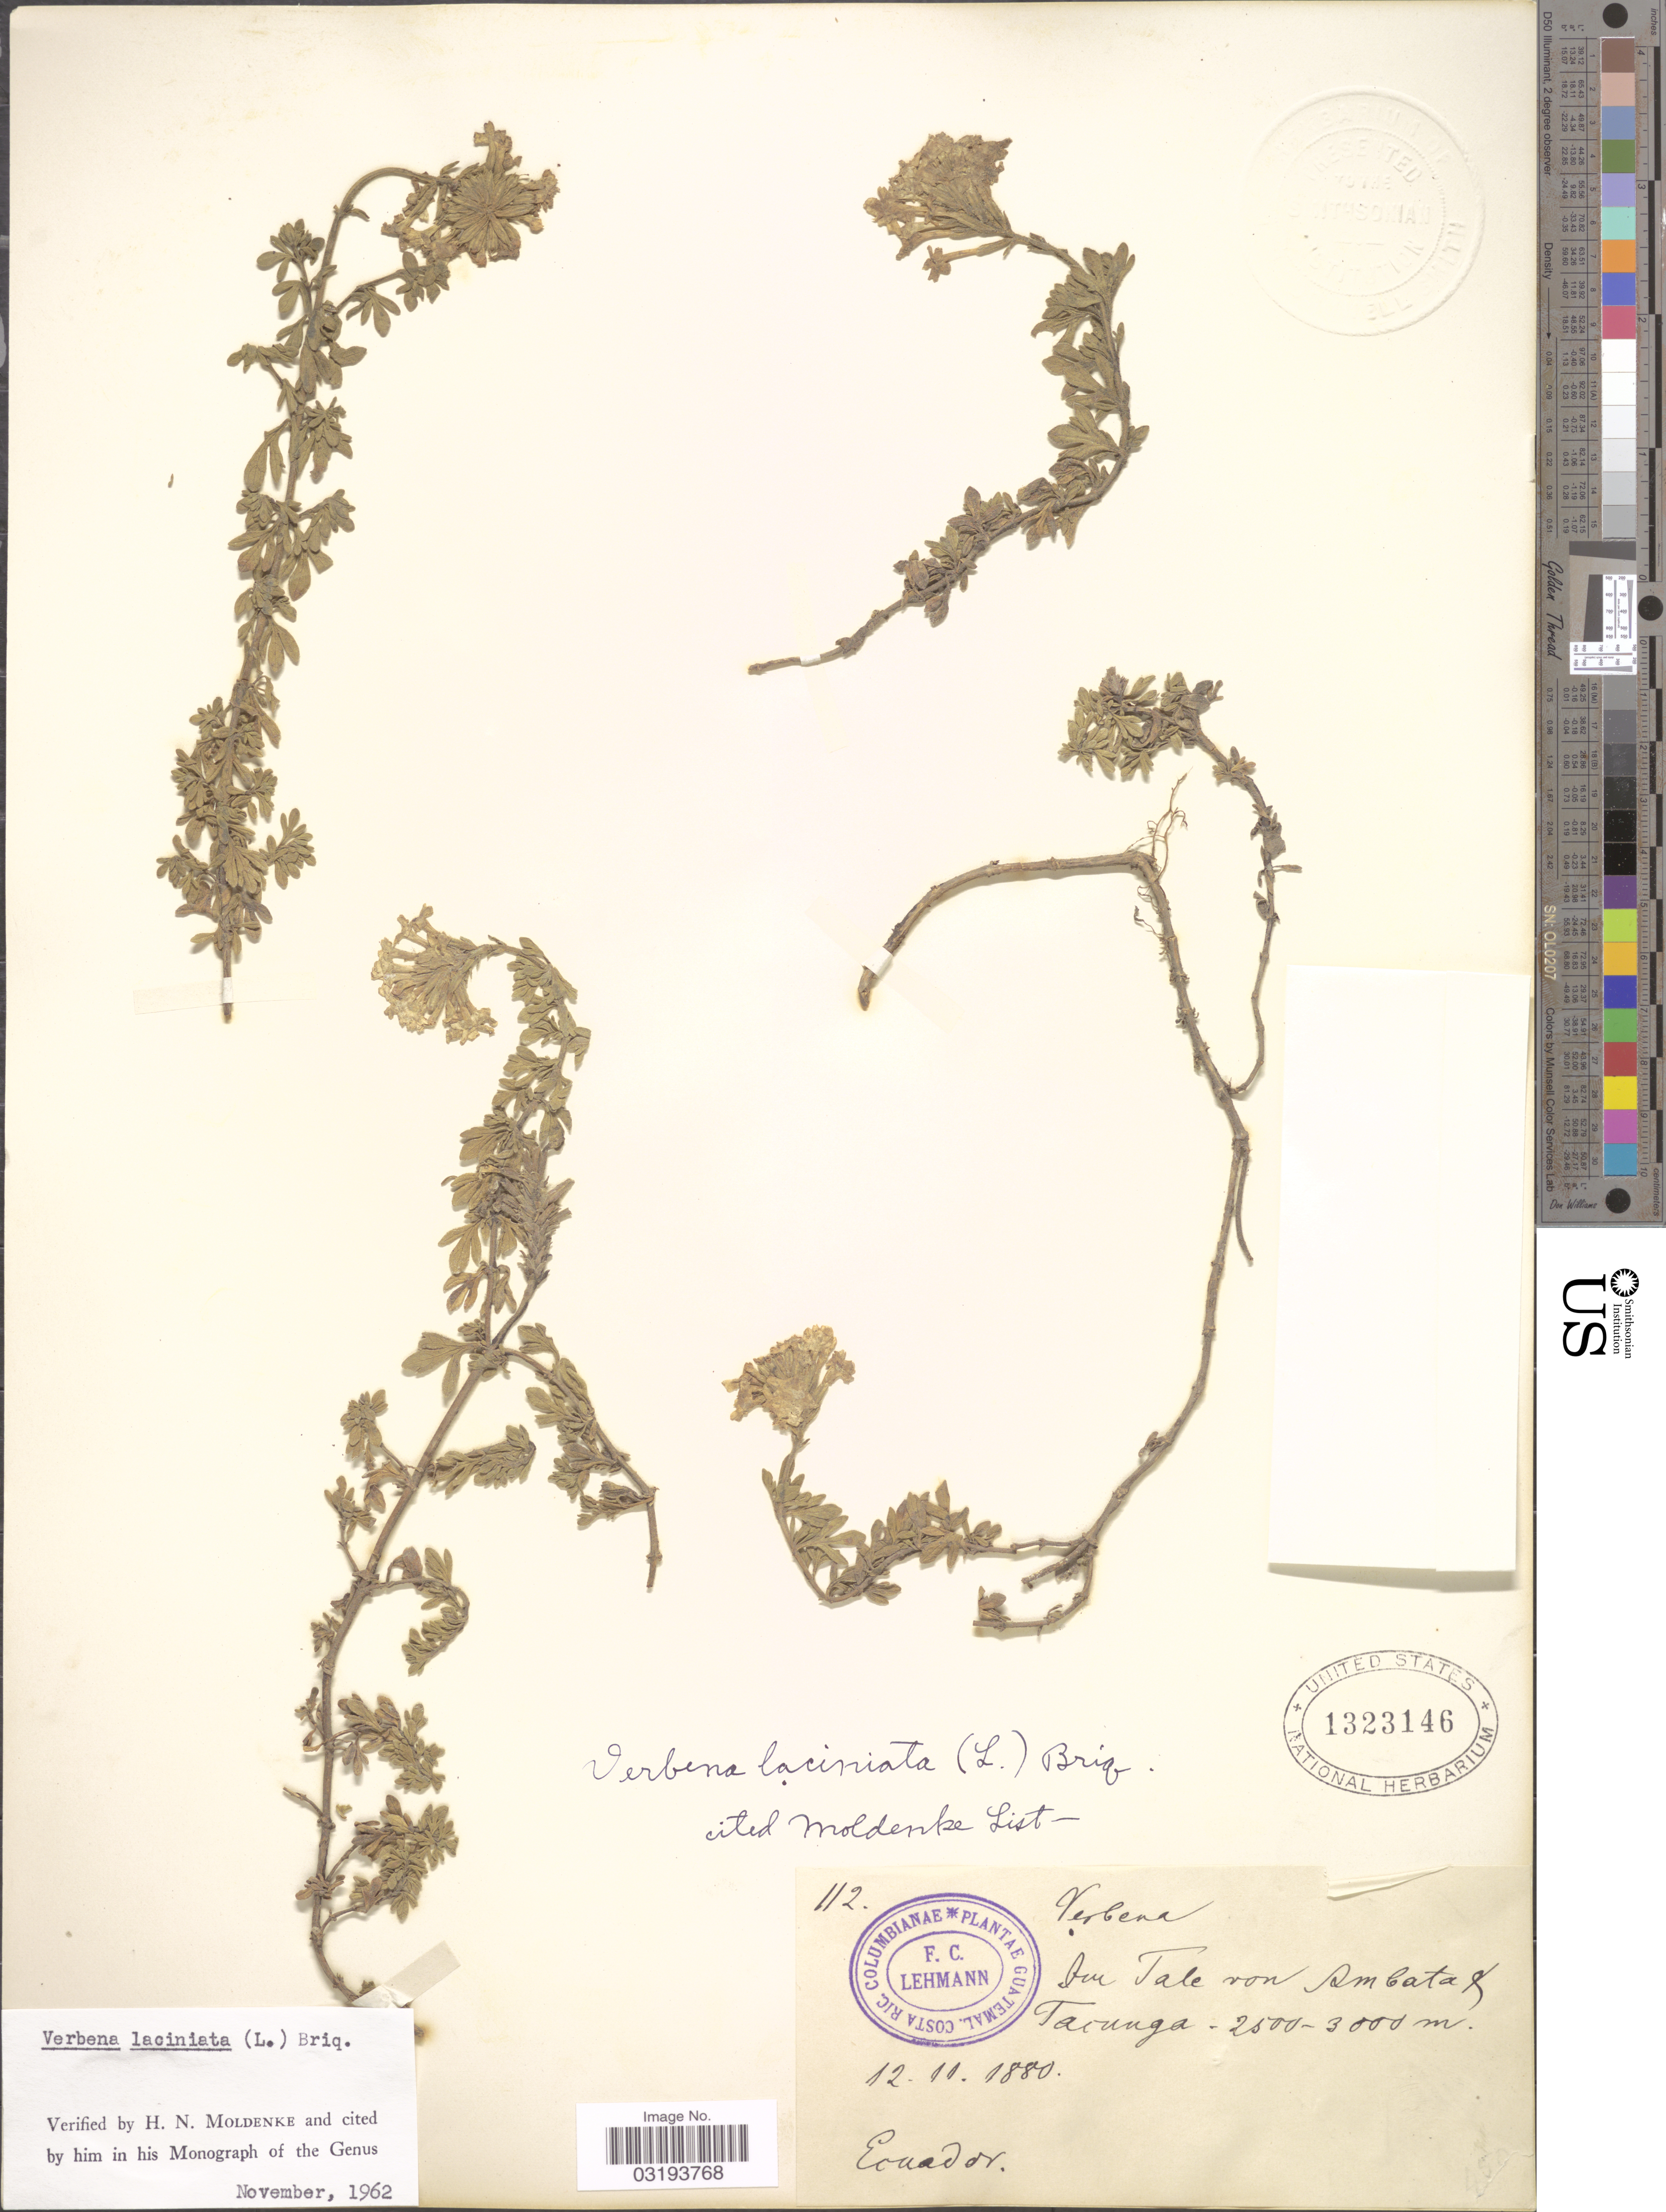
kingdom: Plantae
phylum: Tracheophyta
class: Magnoliopsida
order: Lamiales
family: Verbenaceae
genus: Verbena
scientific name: Verbena laciniata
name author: (L.) Briq.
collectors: F. C. Lehmann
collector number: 112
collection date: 1880-11-12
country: Ecuador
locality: Im Tale von Ambata & Tacunga.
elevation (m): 2500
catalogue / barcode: US 1323146